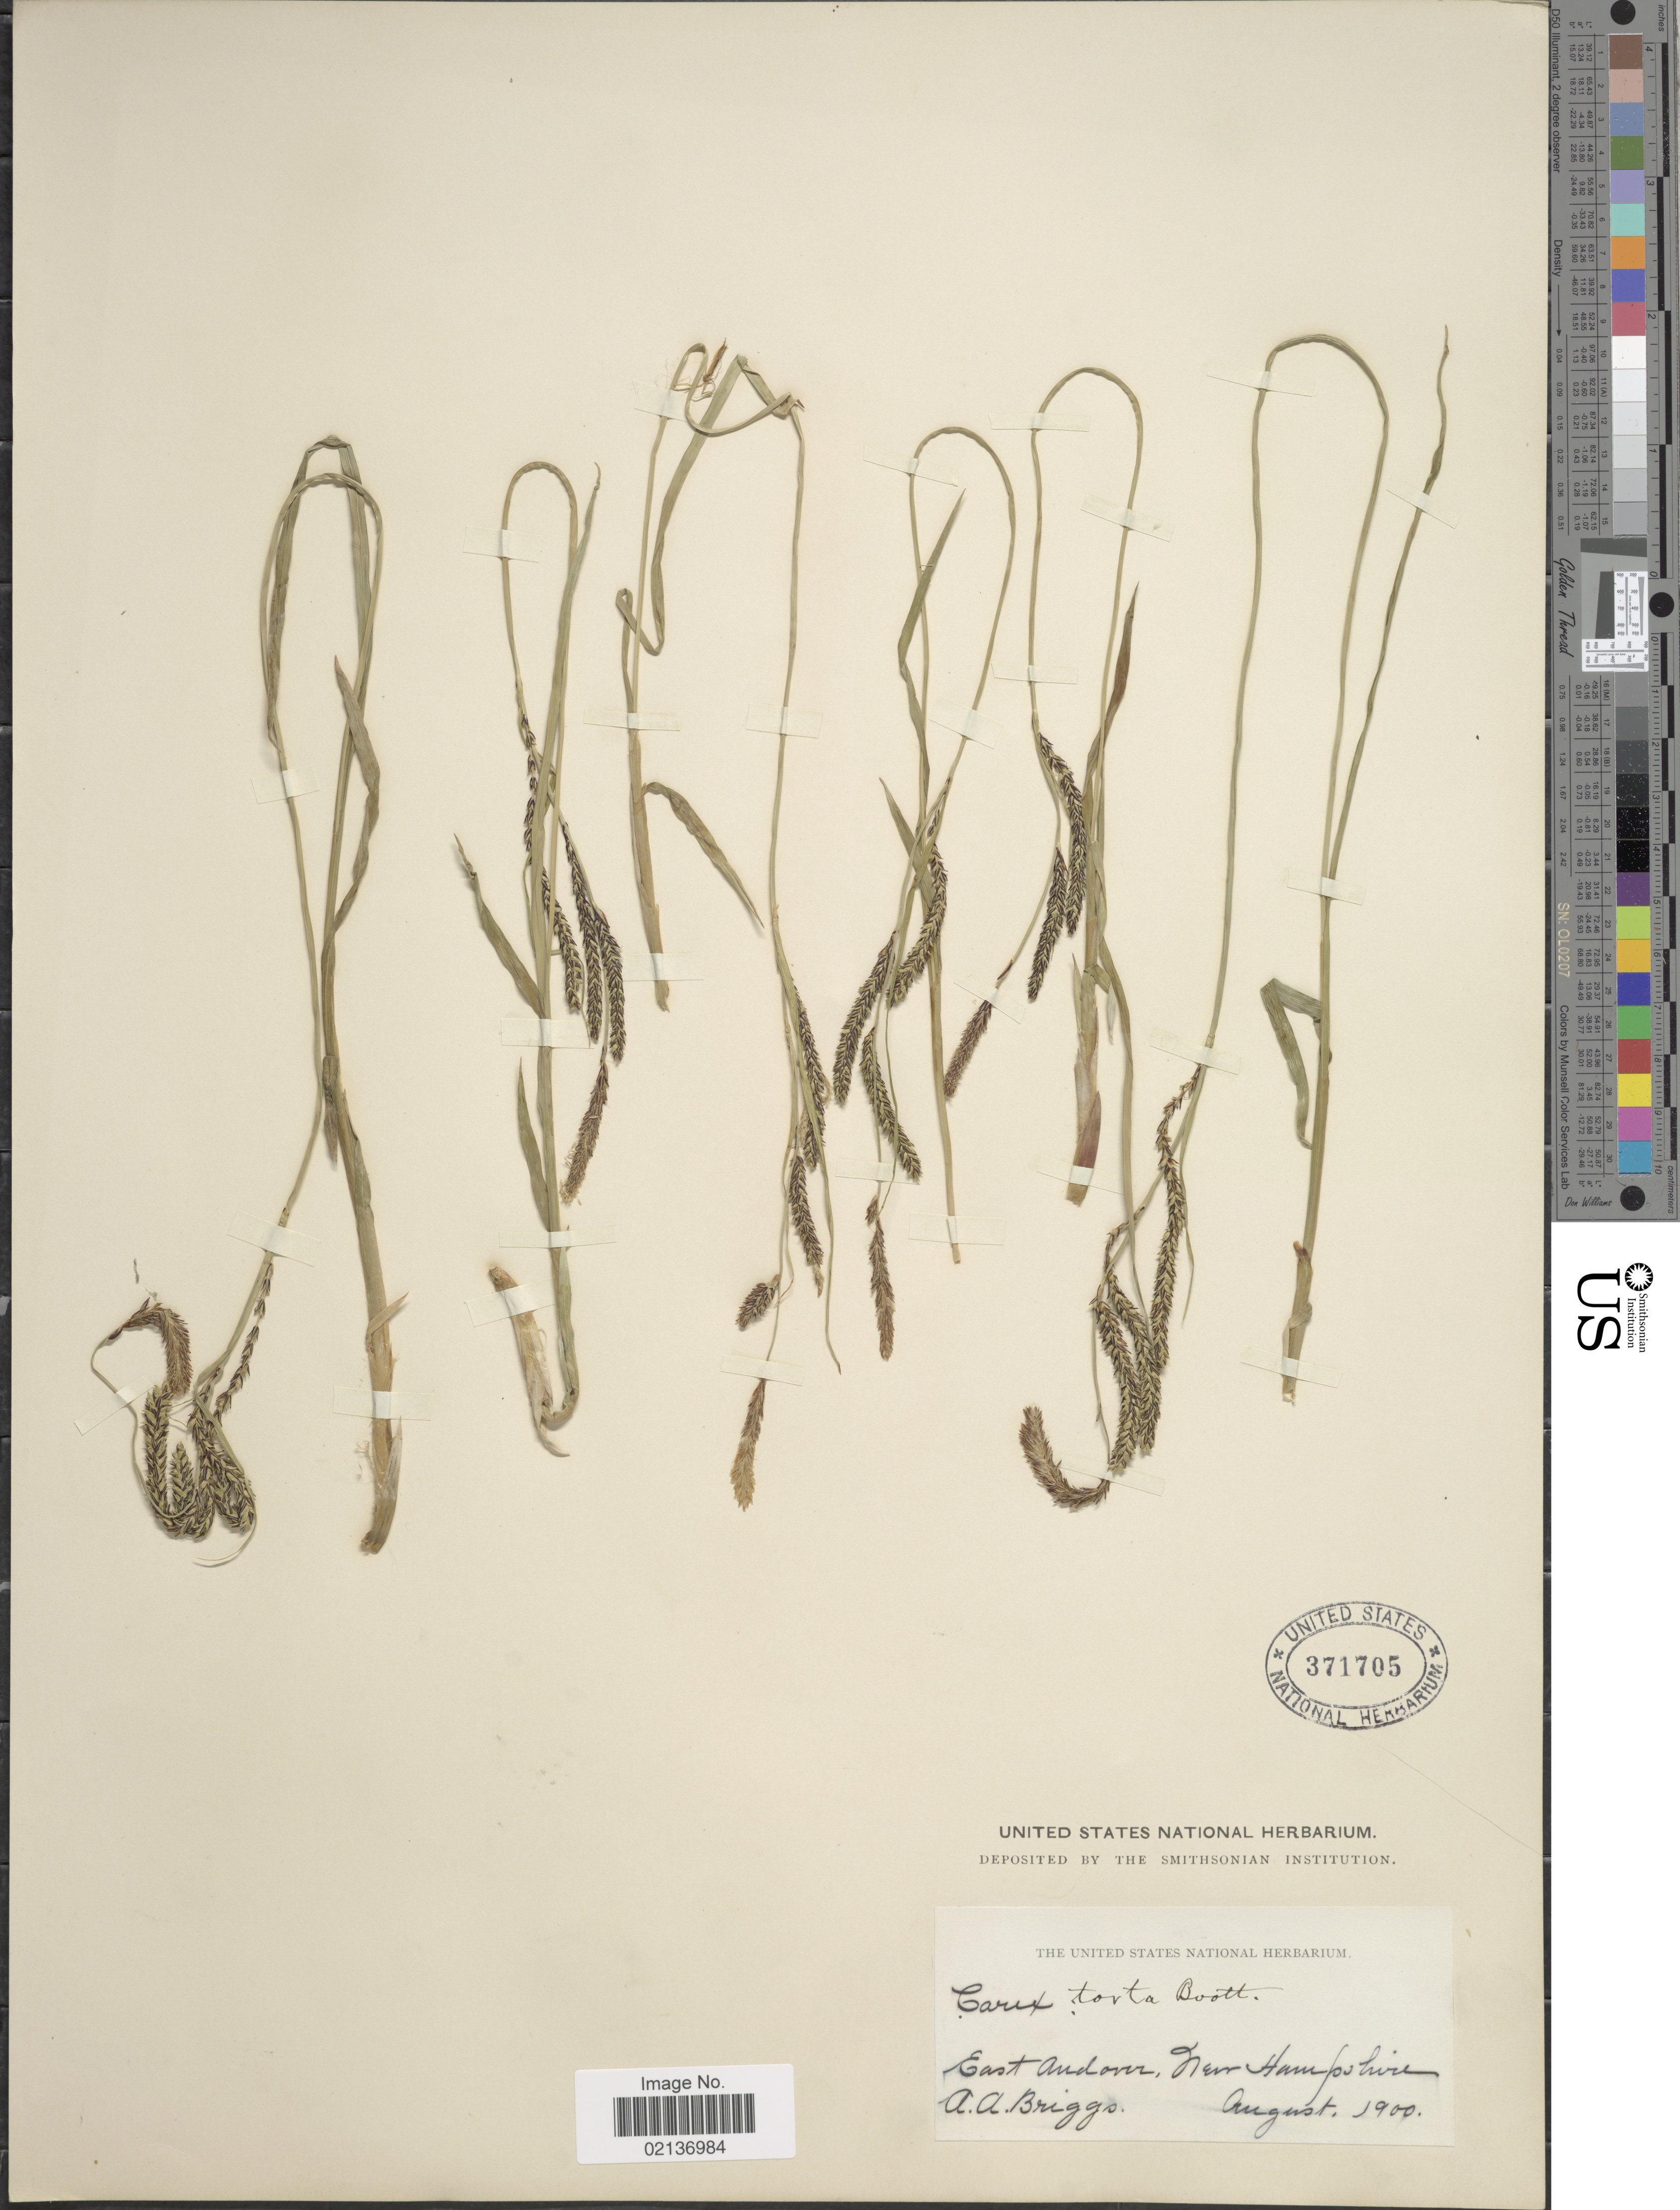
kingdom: Plantae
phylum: Tracheophyta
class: Liliopsida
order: Poales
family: Cyperaceae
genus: Carex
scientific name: Carex torta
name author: Boott ex Tuck.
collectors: A. Briggs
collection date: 1900-08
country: United States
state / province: New Hampshire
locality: East Andover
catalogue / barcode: US 371705